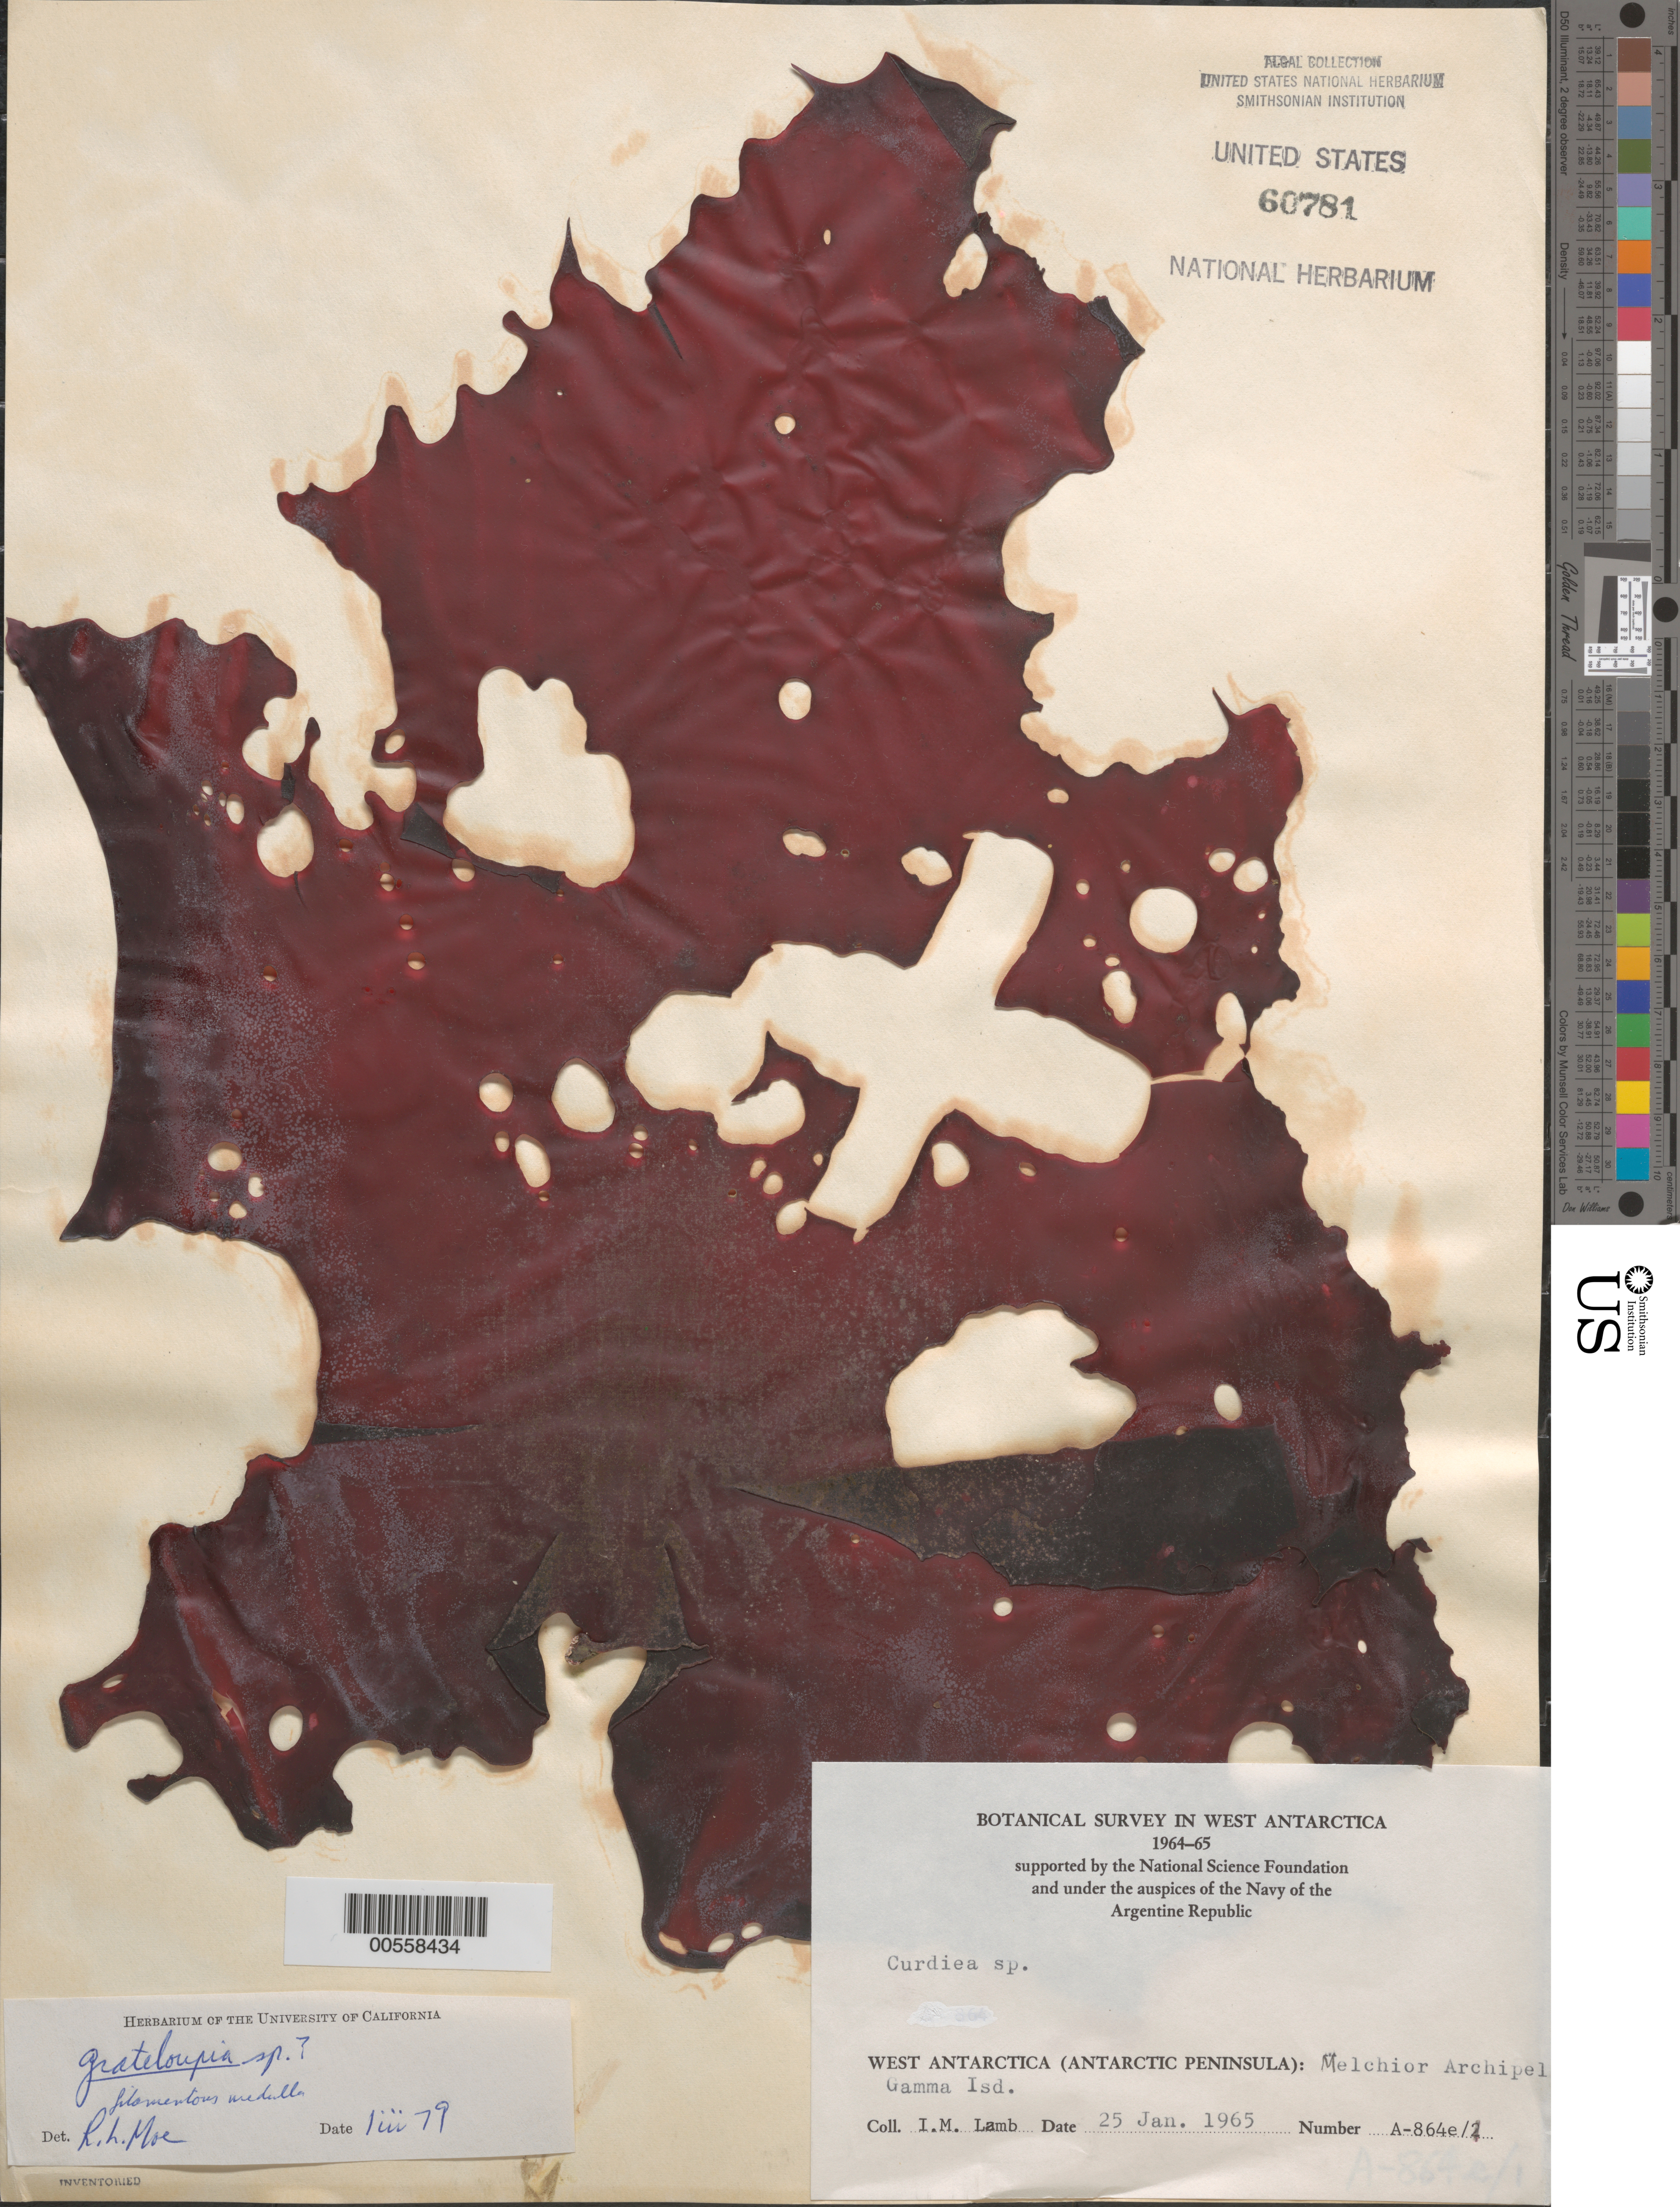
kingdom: Plantae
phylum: Rhodophyta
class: Florideophyceae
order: Halymeniales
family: Halymeniaceae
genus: Grateloupia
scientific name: Grateloupia sp.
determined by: Moe, R. L.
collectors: I. M. Lamb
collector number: A-864e-1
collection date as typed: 25 Jan 1965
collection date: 1965-01-25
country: Antarctica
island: Gamma Island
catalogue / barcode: US 60781